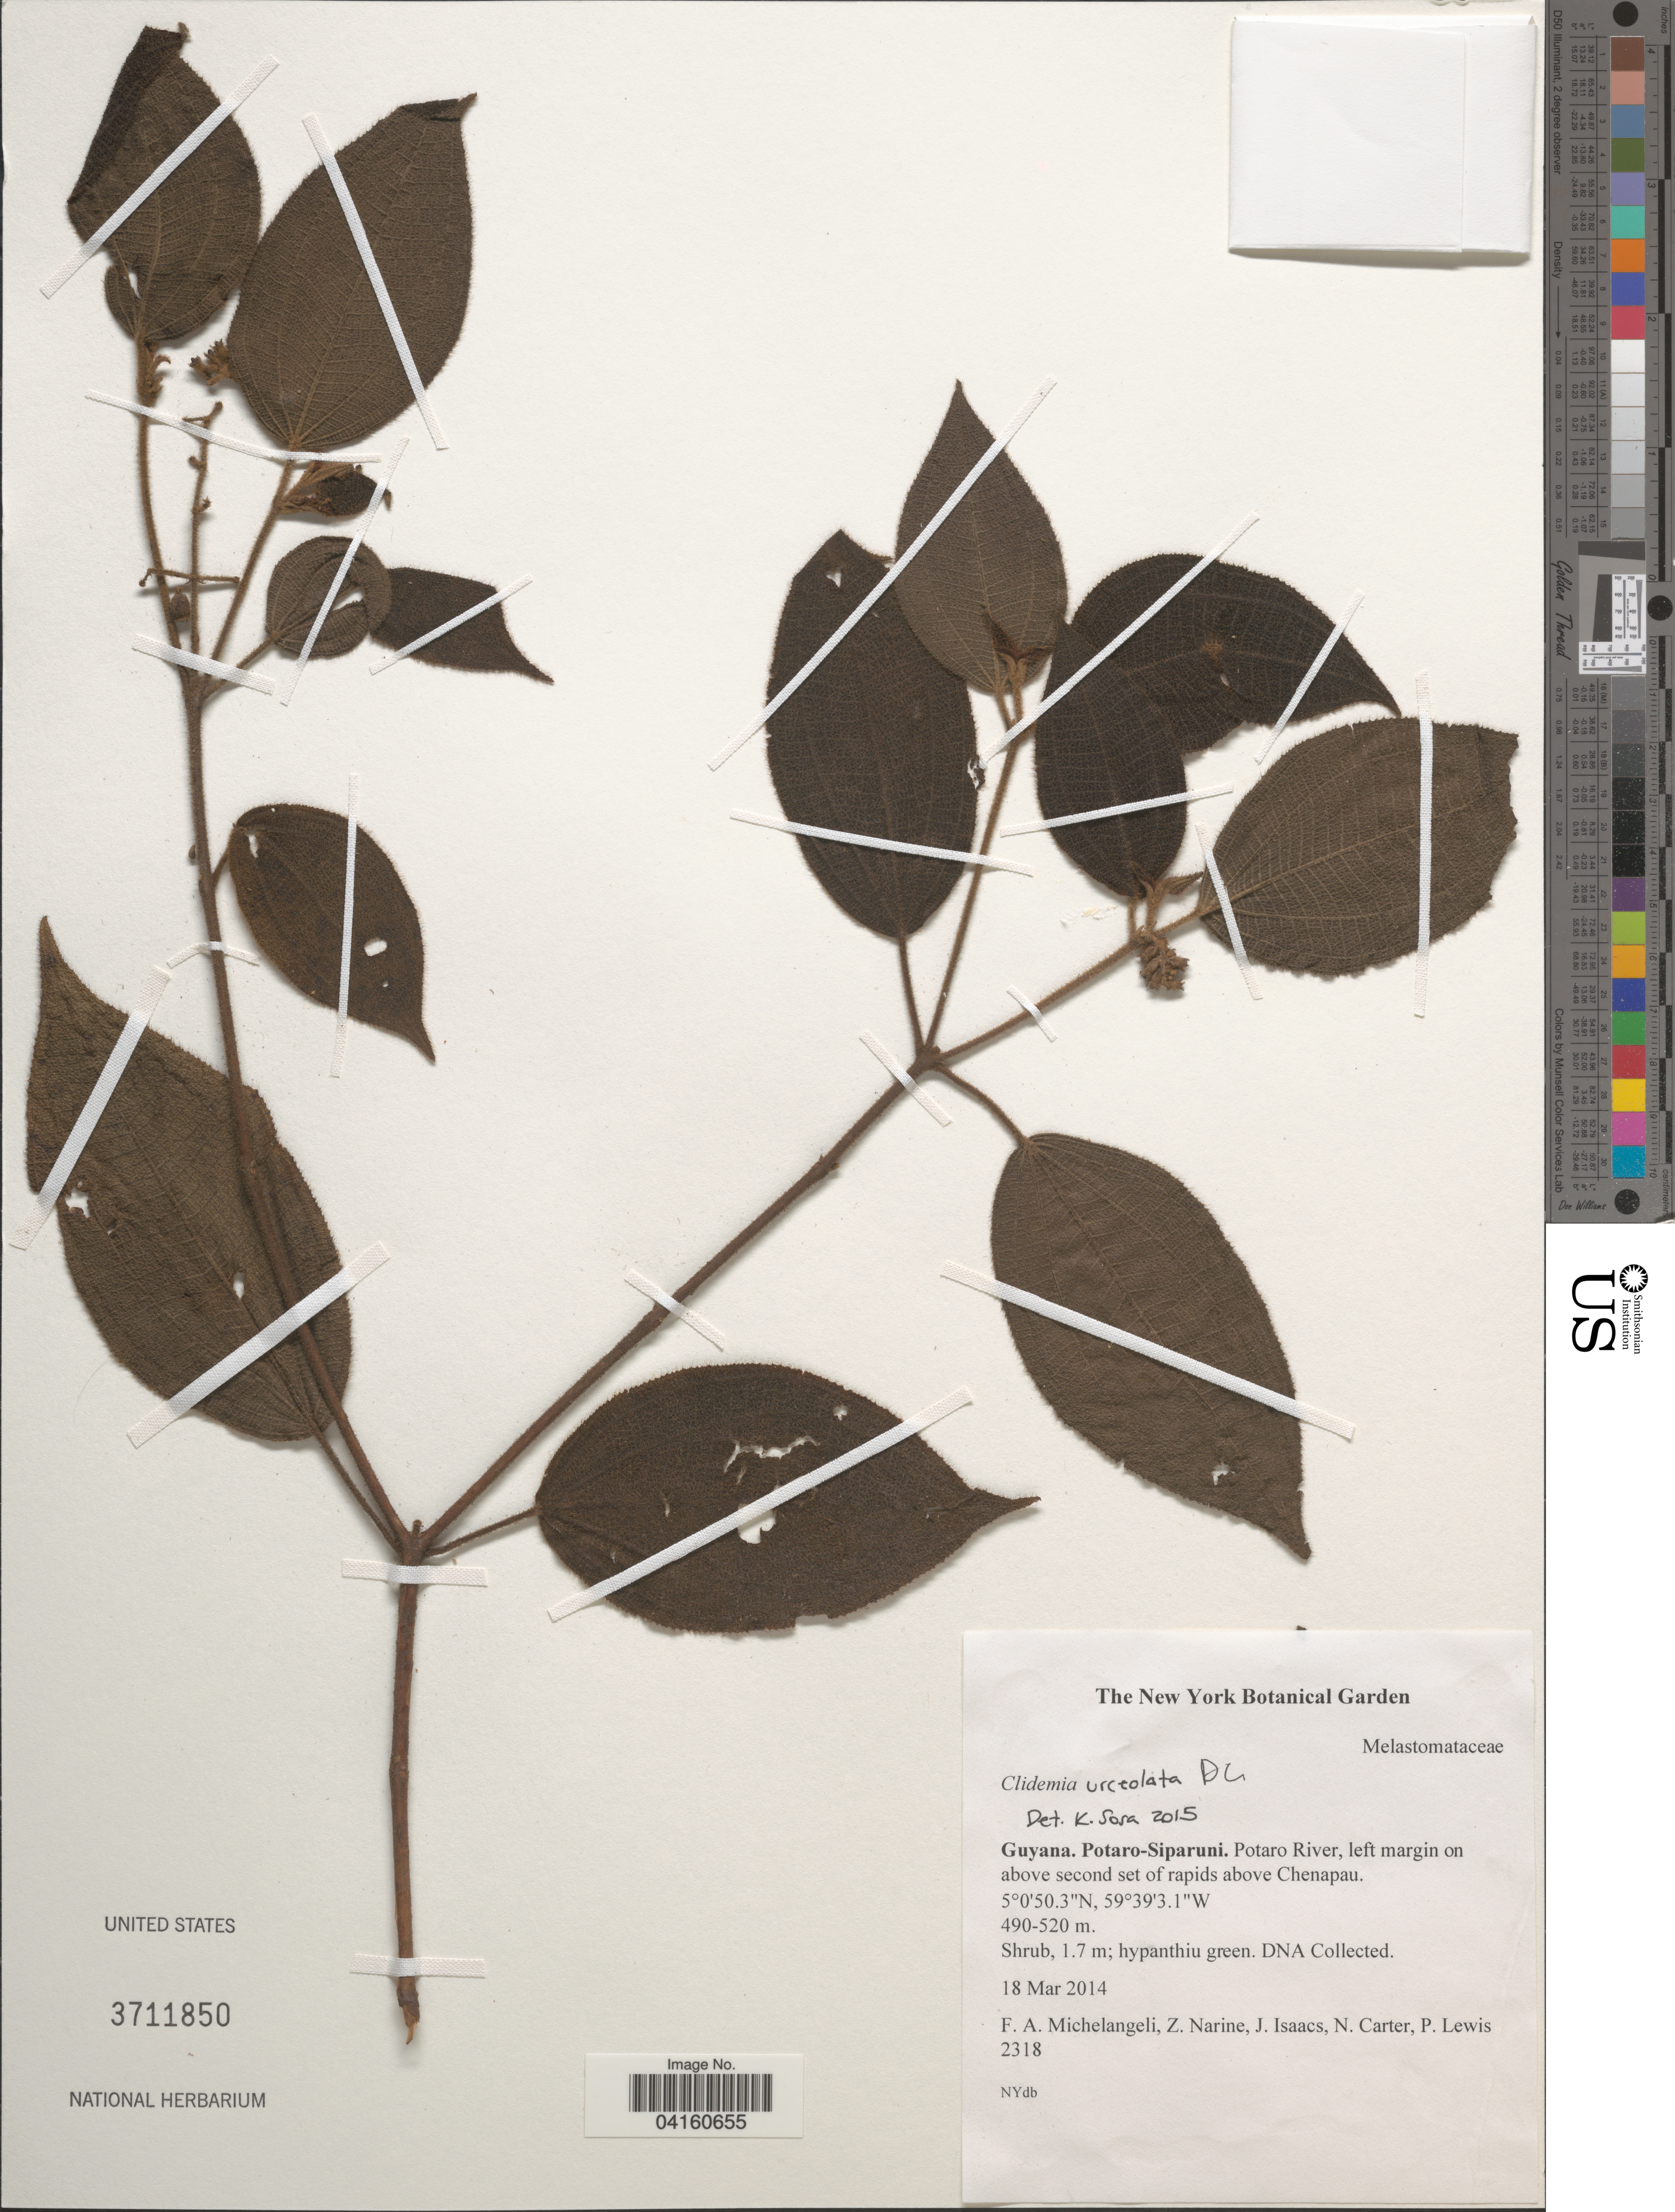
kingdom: Plantae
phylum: Tracheophyta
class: Magnoliopsida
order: Myrtales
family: Melastomataceae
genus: Clidemia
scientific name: Clidemia urceolata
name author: DC.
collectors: F. A. Michelangeli, Z. Narine, J. Isaacs, N. Carter & P. Lewis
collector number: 2318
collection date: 2014-03-18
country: Guyana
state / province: Potaro-Siparuni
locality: Potaro River, left margin on above second set of rapids above Chenapau.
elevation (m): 490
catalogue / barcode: US 3711850